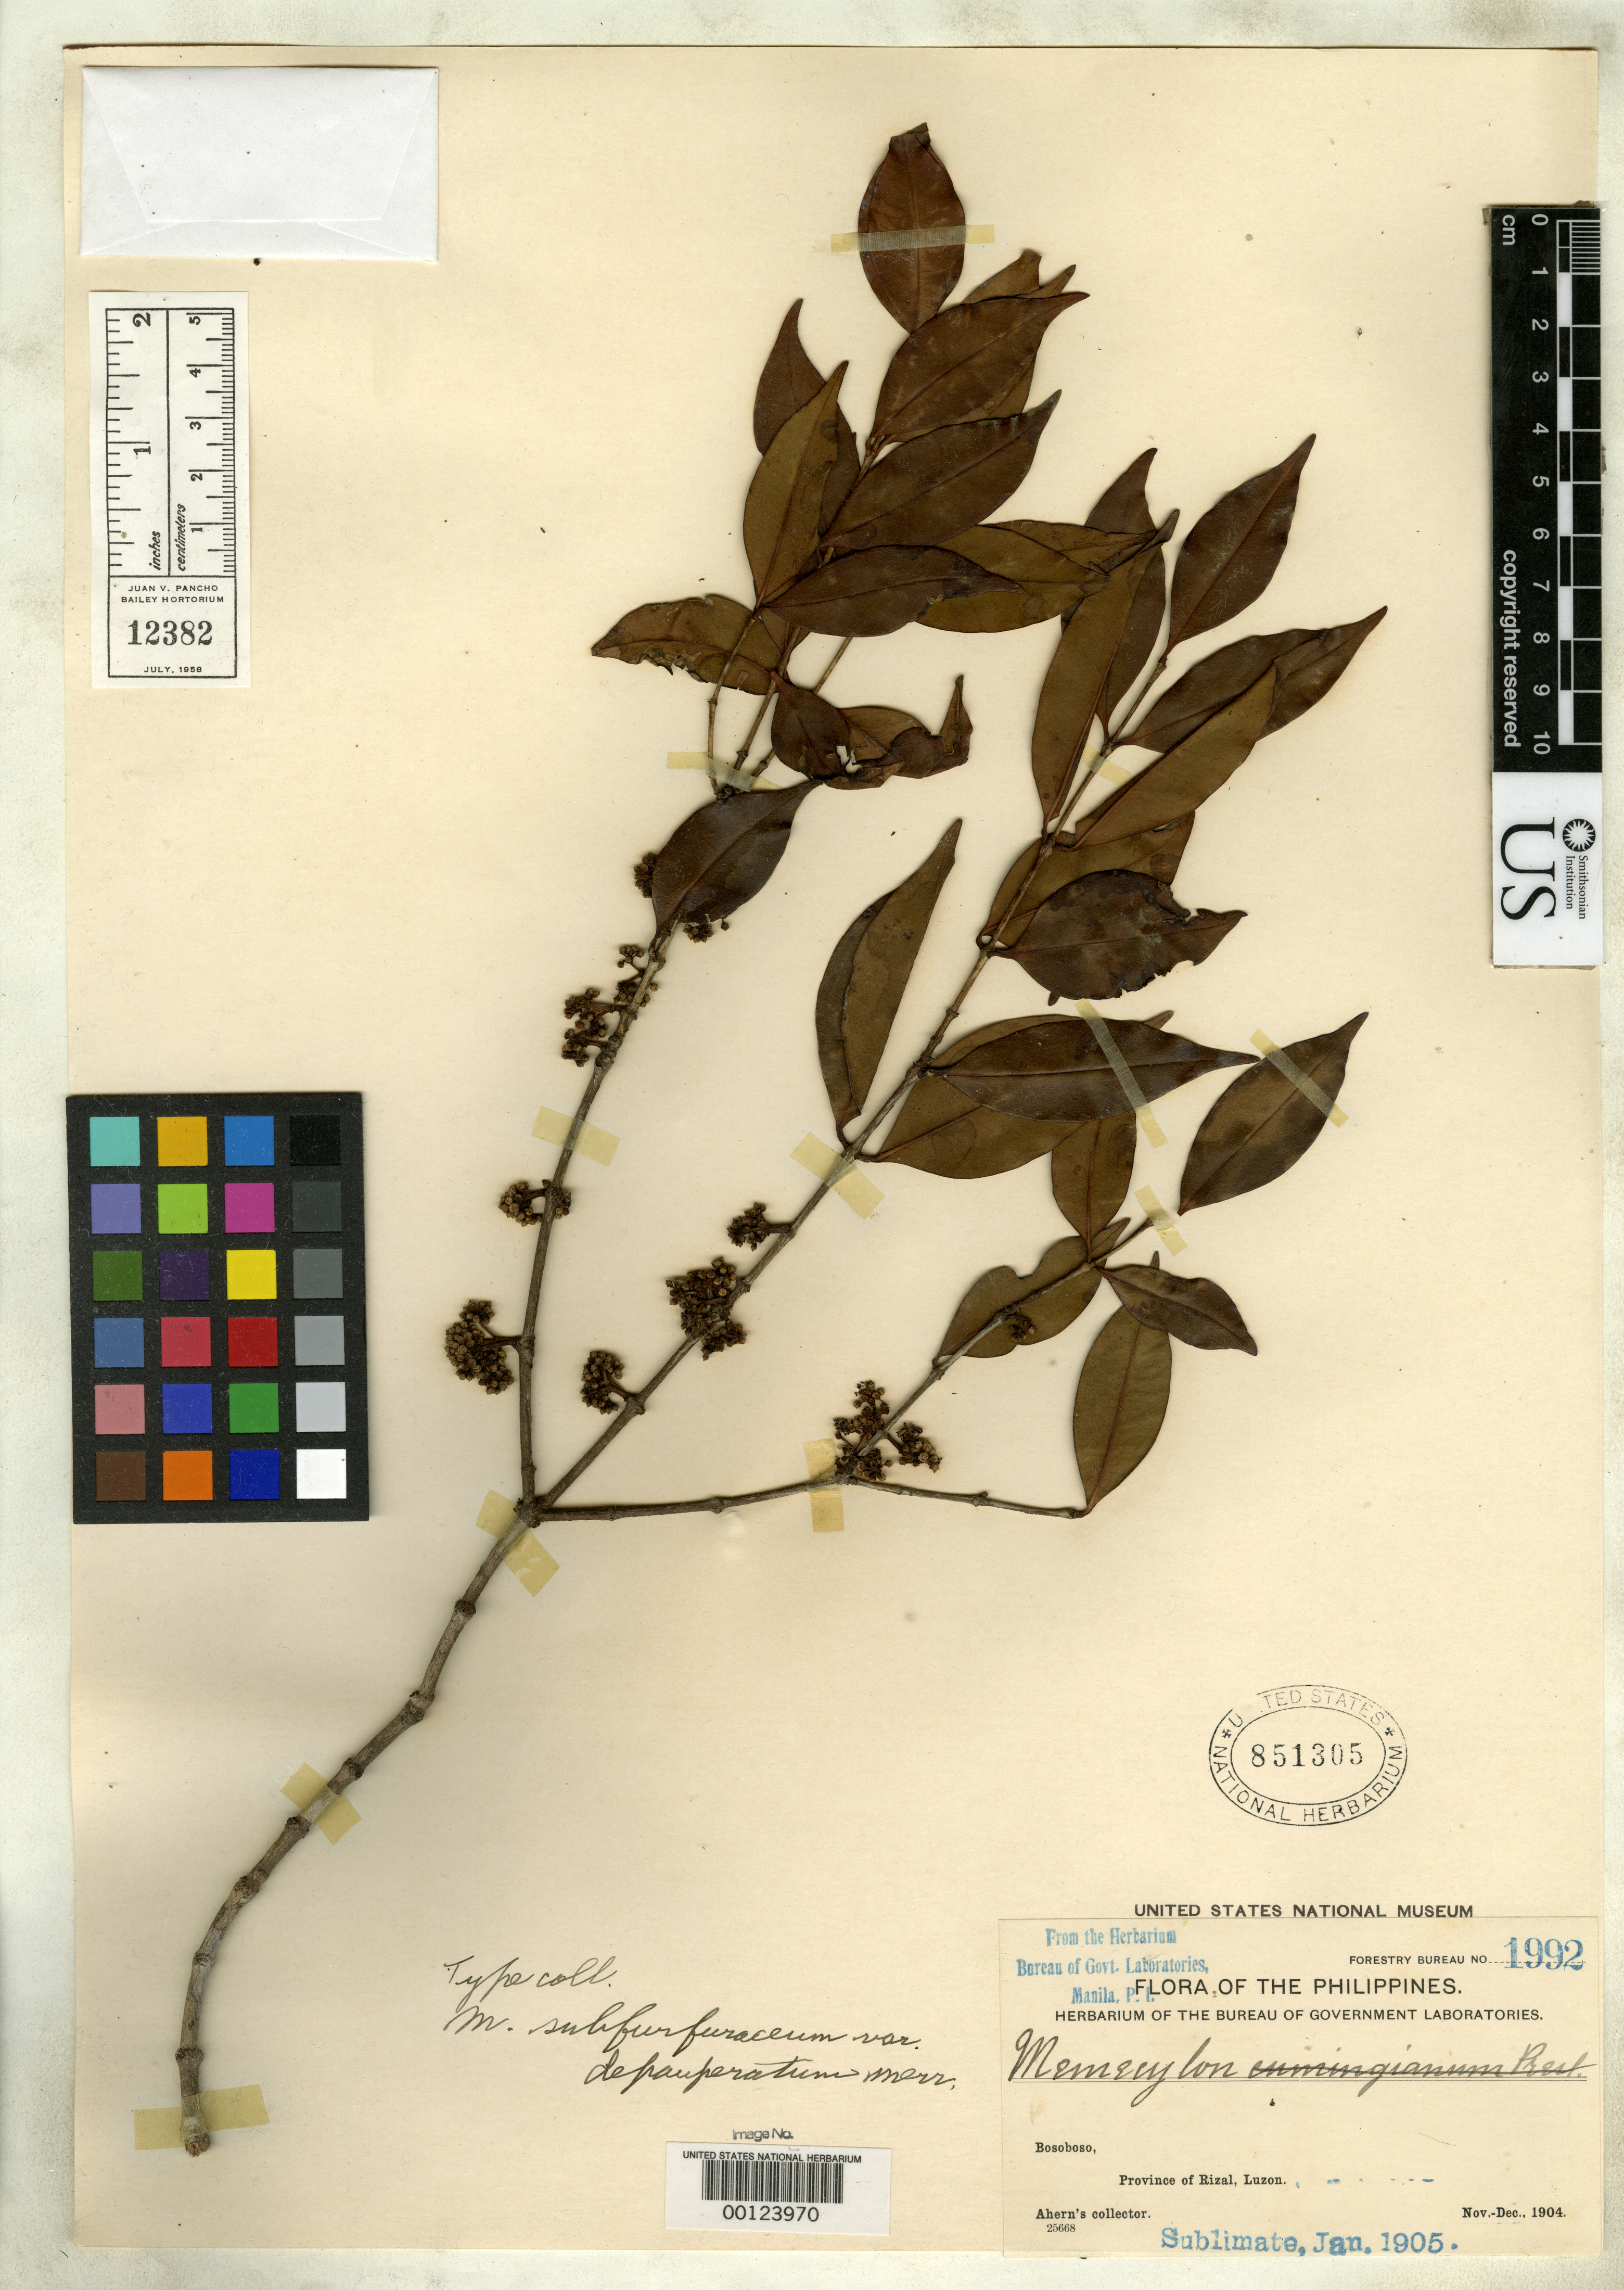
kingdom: Plantae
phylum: Tracheophyta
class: Magnoliopsida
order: Myrtales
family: Melastomataceae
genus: Memecylon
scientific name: Memecylon subfurfuraceum var. depauperatum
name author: Merr.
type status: Isotype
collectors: Ahern's collector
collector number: Bur. Sci. 1992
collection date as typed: Nov 1904 to -- Dec 1904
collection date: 1904-11/1904-12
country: Philippines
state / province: Calabarzon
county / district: Rizal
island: Luzon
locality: Bosoboso.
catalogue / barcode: US 851305